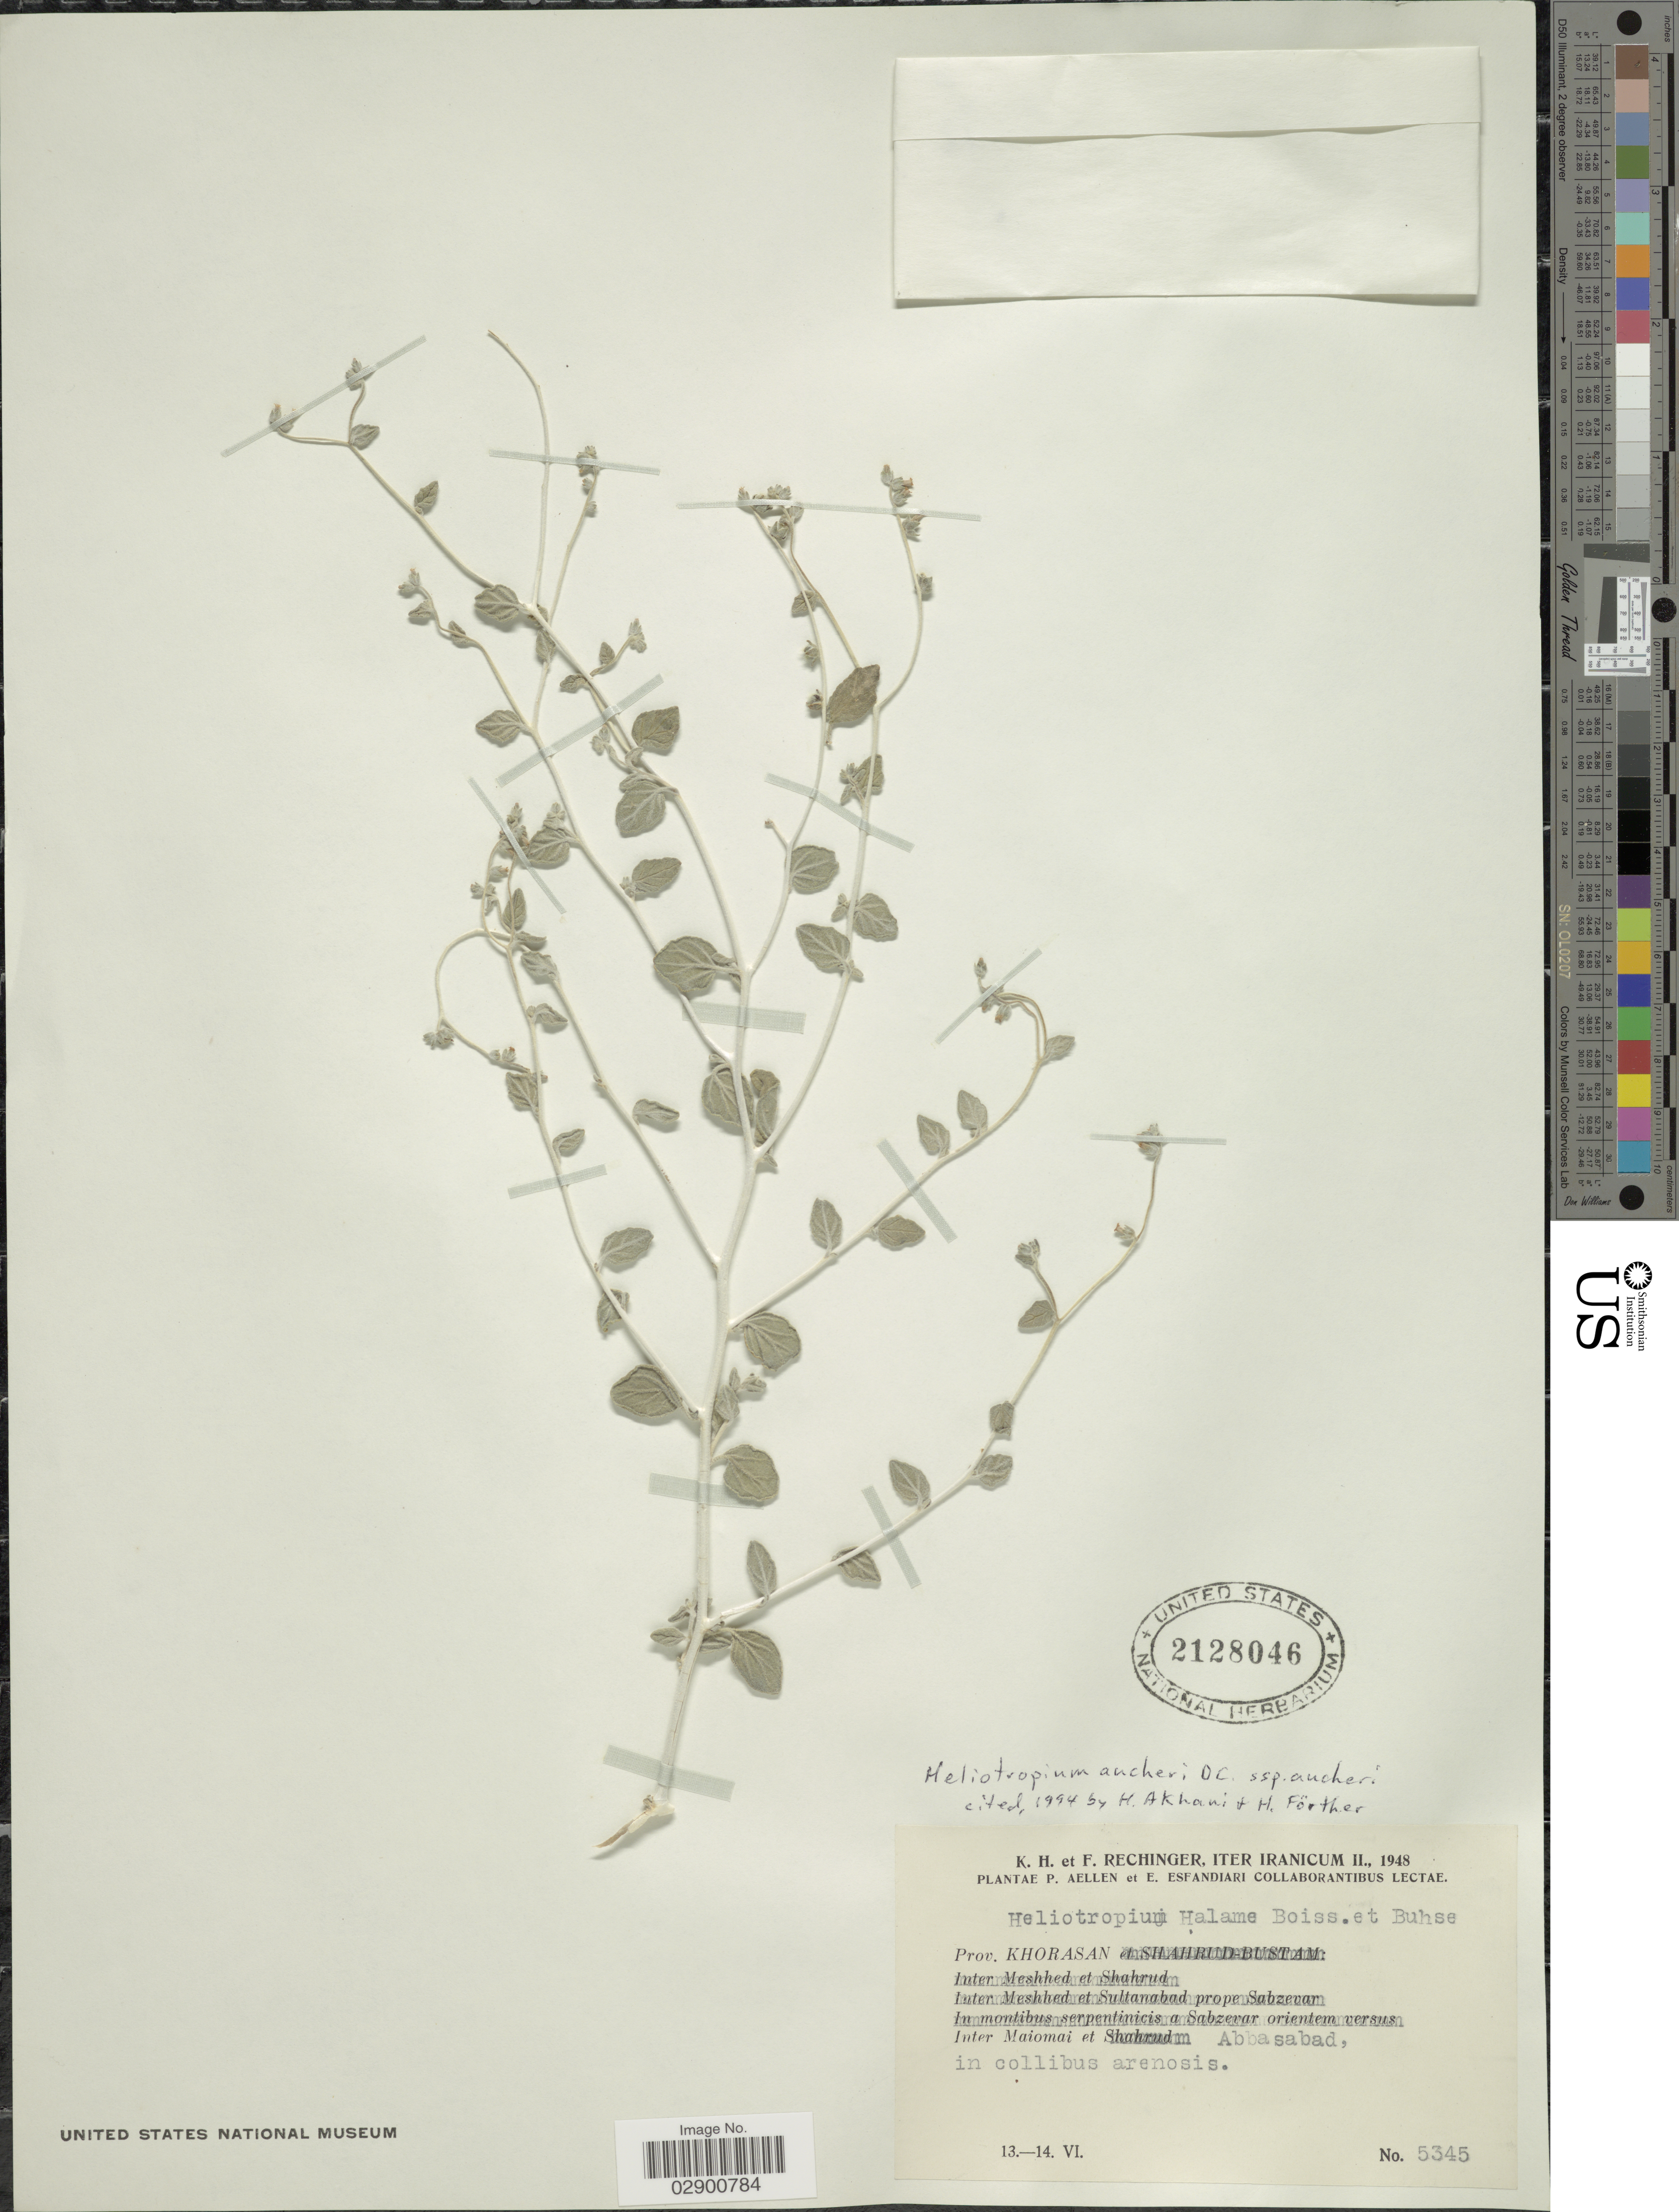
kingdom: Plantae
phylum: Tracheophyta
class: Magnoliopsida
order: Boraginales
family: Heliotropiaceae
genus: Heliotropium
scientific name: Heliotropium aucheri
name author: DC.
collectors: K. H. Rechinger & F. Rechinger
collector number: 5345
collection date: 1948-06-13/1948-06-14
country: Iran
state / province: Khorasan [obsolete]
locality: Prov. Khorasan. Inter Maiomai et Abbasabad, in collibus arenosis.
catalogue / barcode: US 2128046